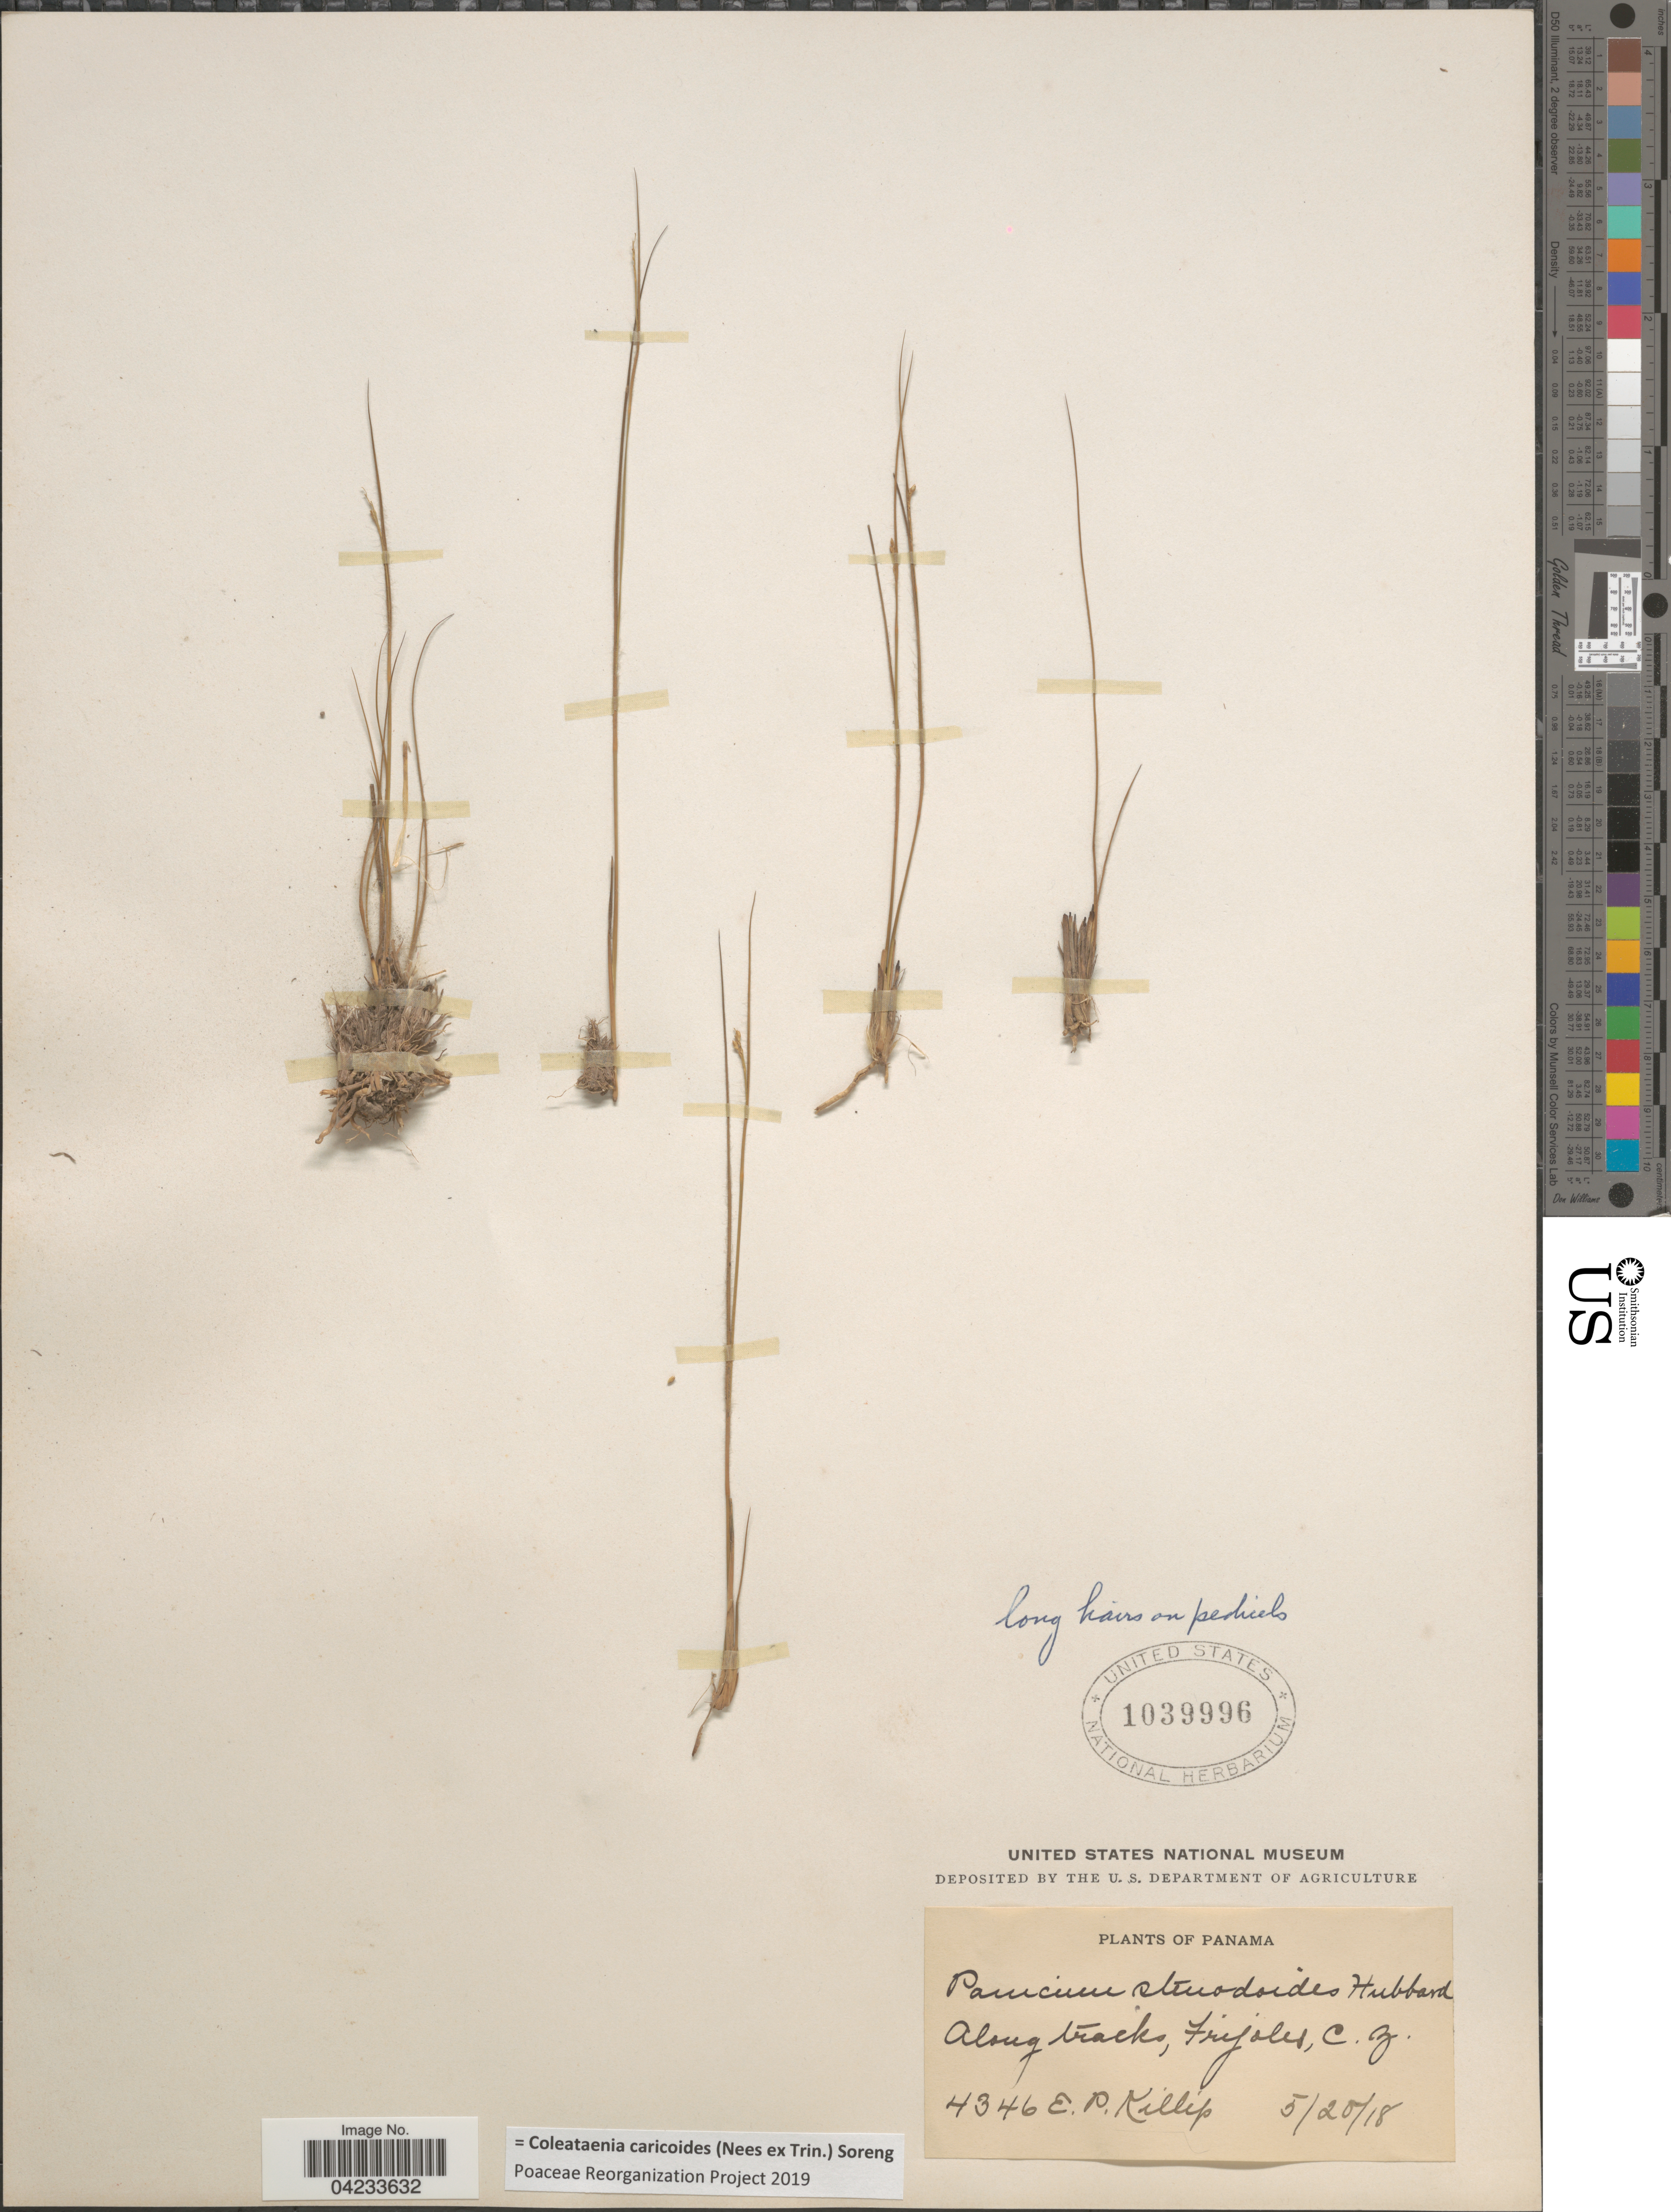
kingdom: Plantae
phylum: Tracheophyta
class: Liliopsida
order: Poales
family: Poaceae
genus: Coleataenia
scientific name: Coleataenia caricoides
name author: (Nees ex Trin.) Soreng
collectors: E. P. Killip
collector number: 4346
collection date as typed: Transcribed d/m/y: 20/5/18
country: Panama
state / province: Colón / Panamá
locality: Along tracks, Frijoles, C.Z.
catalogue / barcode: US 1039996